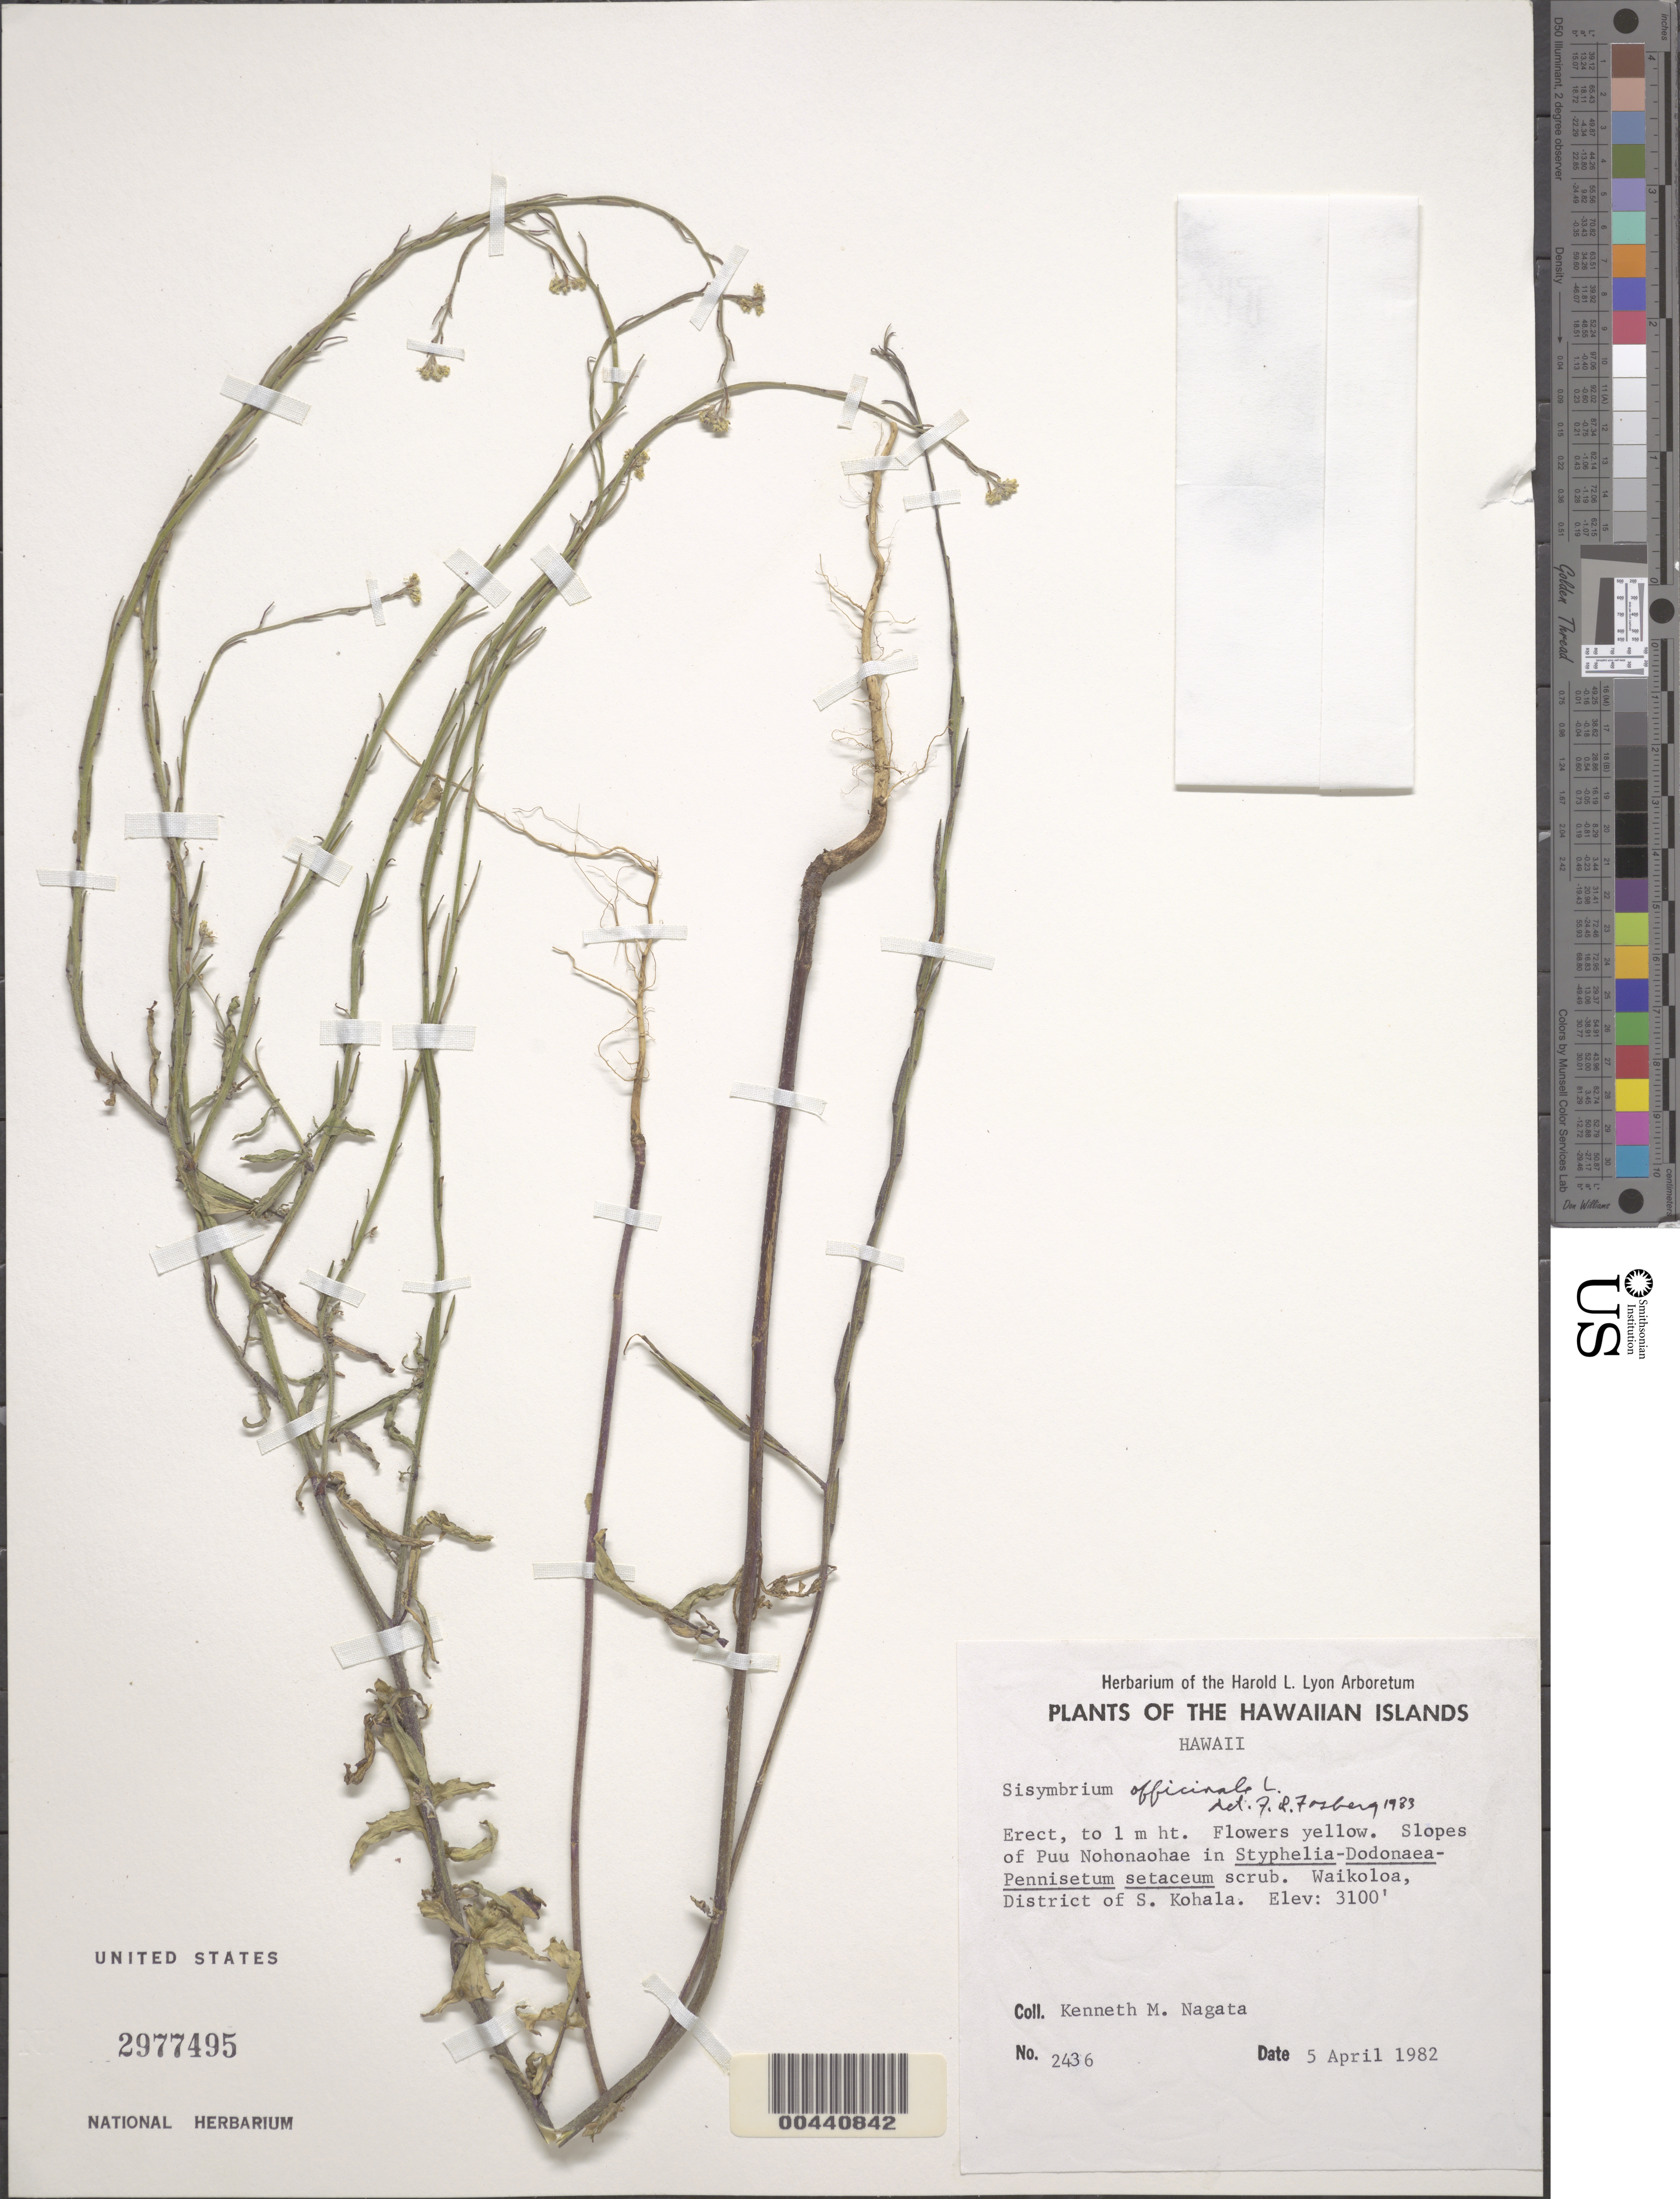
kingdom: Plantae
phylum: Tracheophyta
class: Magnoliopsida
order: Brassicales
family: Brassicaceae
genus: Sisymbrium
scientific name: Sisymbrium officinale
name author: (L.) Scop.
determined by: Fosberg, F. R.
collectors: K. Nagata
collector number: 2436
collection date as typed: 5 Apr 1982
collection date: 1982-04-05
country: United States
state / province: Hawaii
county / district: Hawaii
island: Hawaii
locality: Waikoloa District of S Kohala, Slopes of Puu Nohonaohae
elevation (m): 945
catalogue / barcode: US 2977495